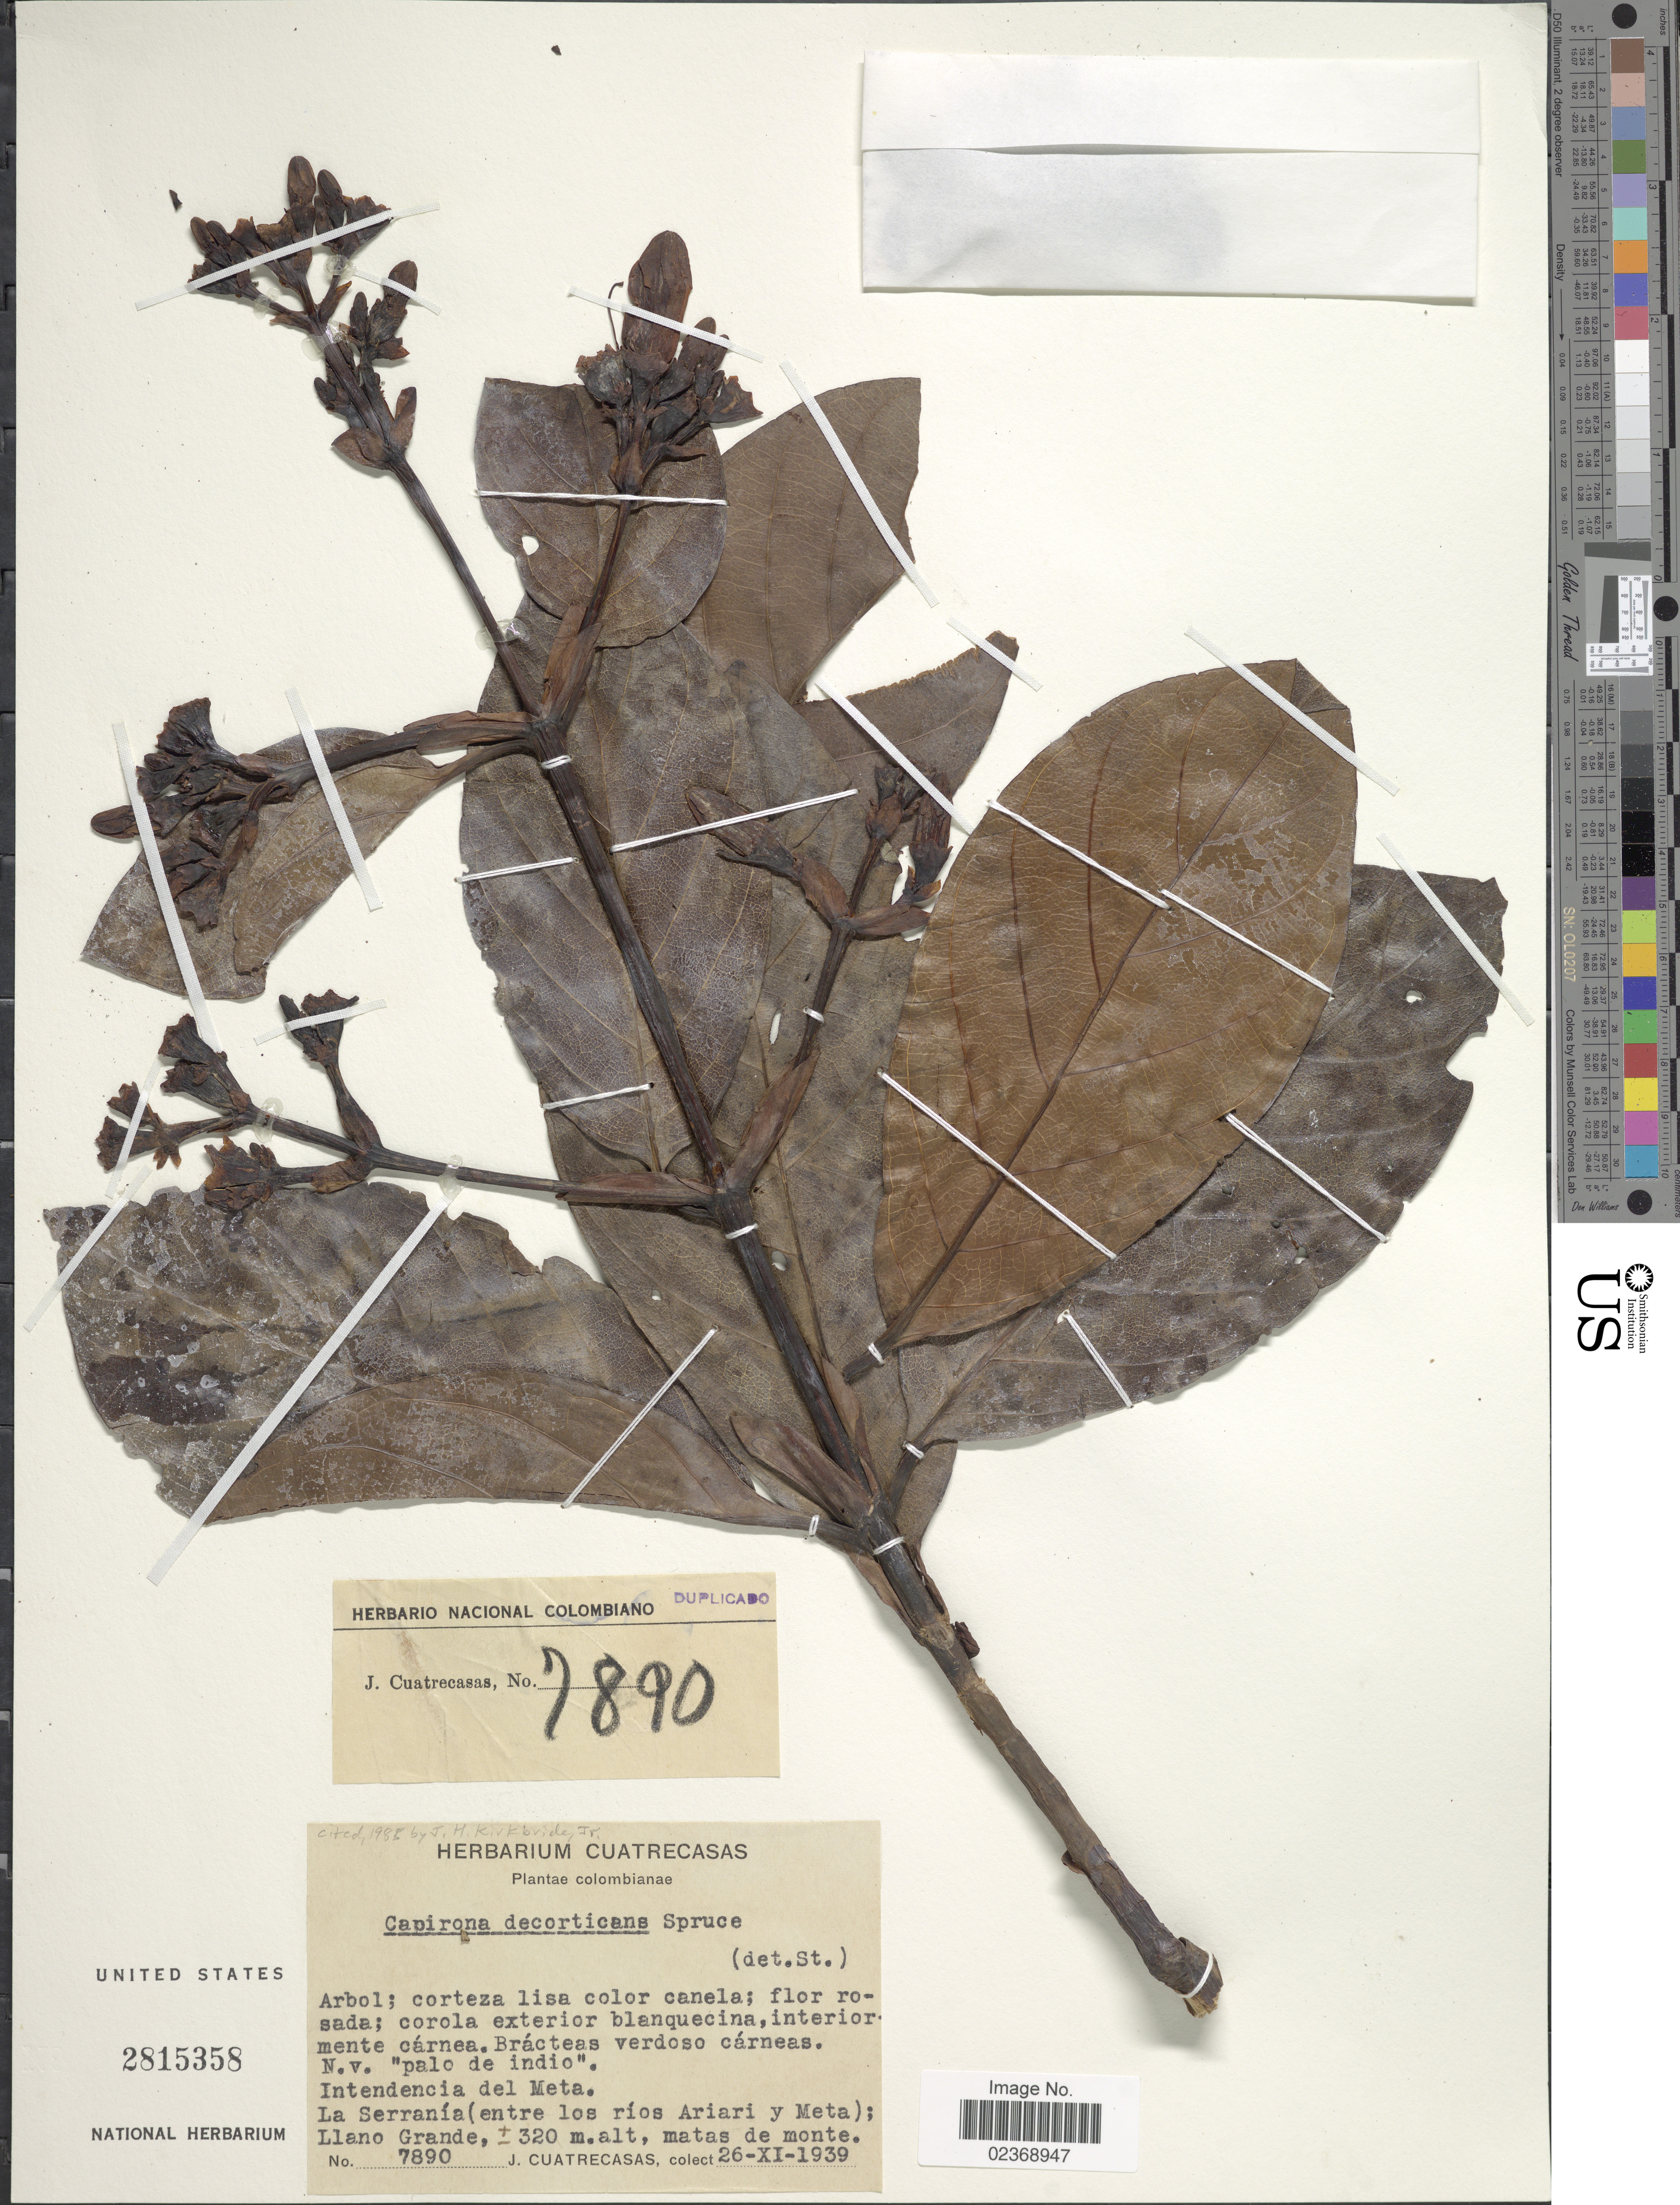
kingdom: Plantae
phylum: Tracheophyta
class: Magnoliopsida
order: Gentianales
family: Rubiaceae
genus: Capirona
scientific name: Capirona decorticans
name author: Spruce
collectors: J. Cuatrecasas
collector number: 7890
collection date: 1939-11-26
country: Colombia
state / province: Meta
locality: Intendencia del Meta, La Serranía (entre los ríos Ariari y Meta); Llano Grande, matas de monte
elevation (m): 320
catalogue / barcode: US 2815358